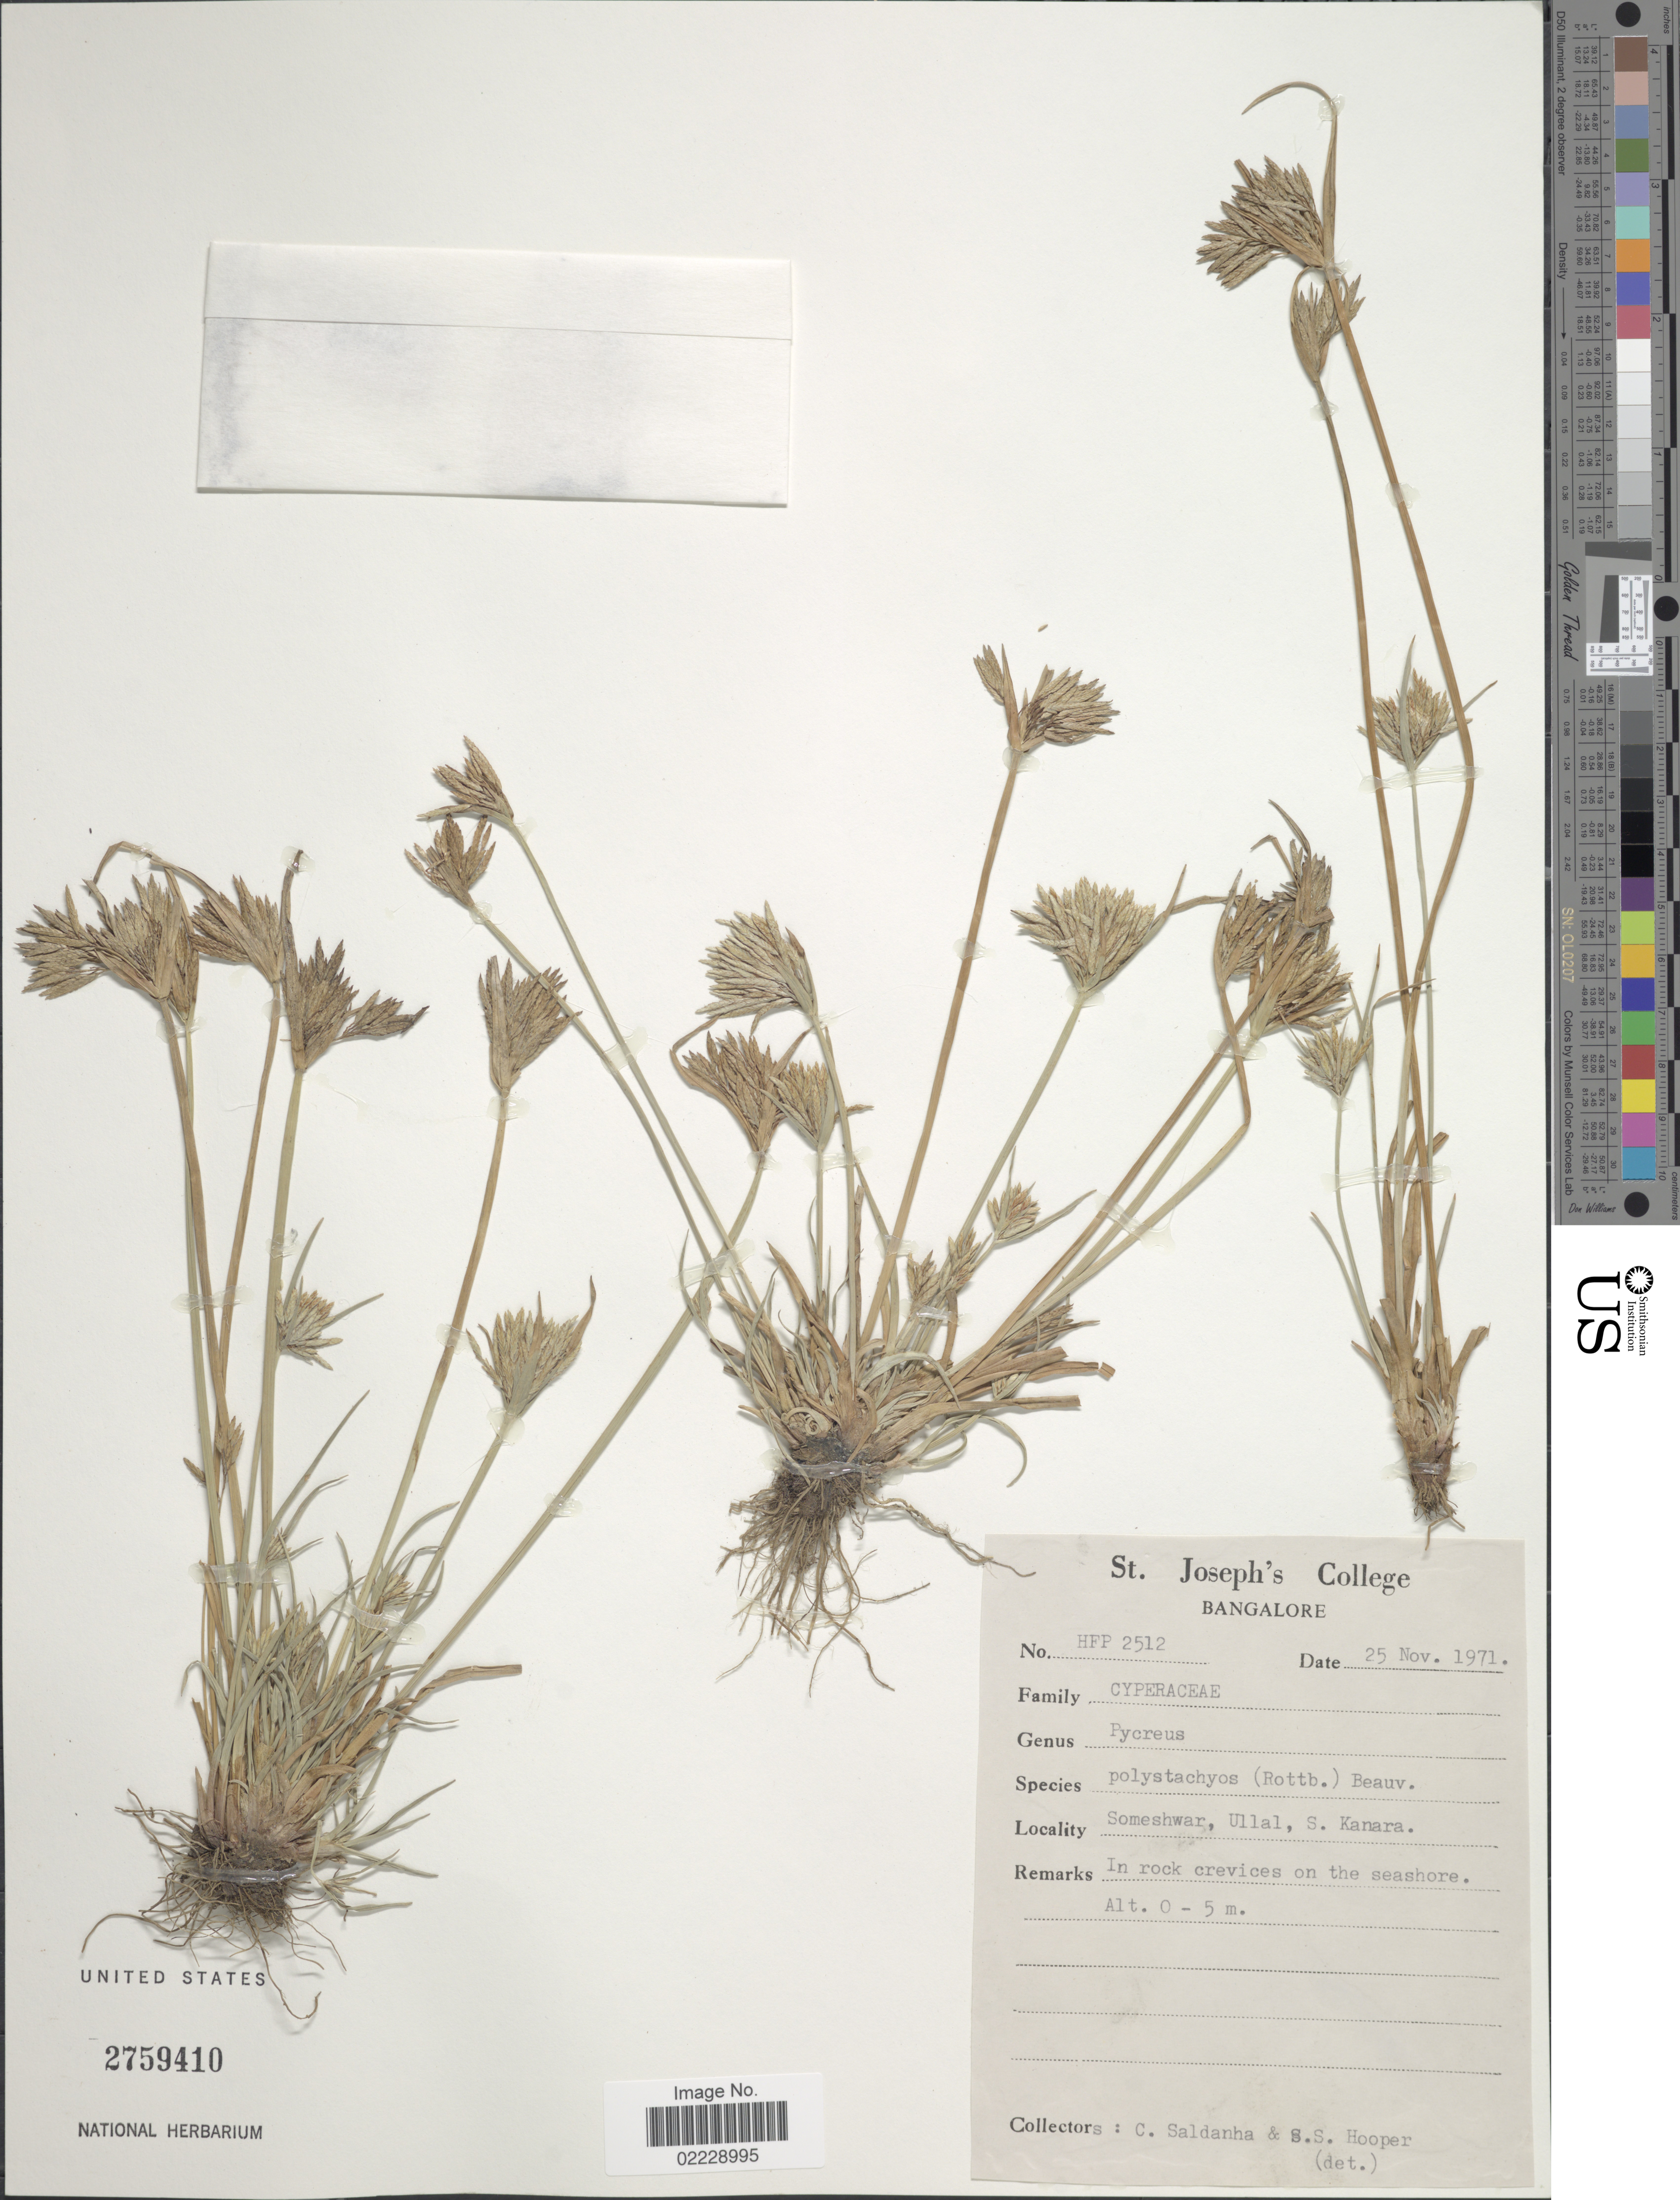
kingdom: Plantae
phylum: Tracheophyta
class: Liliopsida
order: Poales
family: Cyperaceae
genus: Cyperus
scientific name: Cyperus polystachyos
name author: Rottb.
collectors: C. Saldanha & S. S. Hooper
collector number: HFP2512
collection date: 1971-11-25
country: India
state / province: Uttarakhand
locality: Someshwar, Ullal, S. Kanara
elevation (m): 0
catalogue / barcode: US 2759410